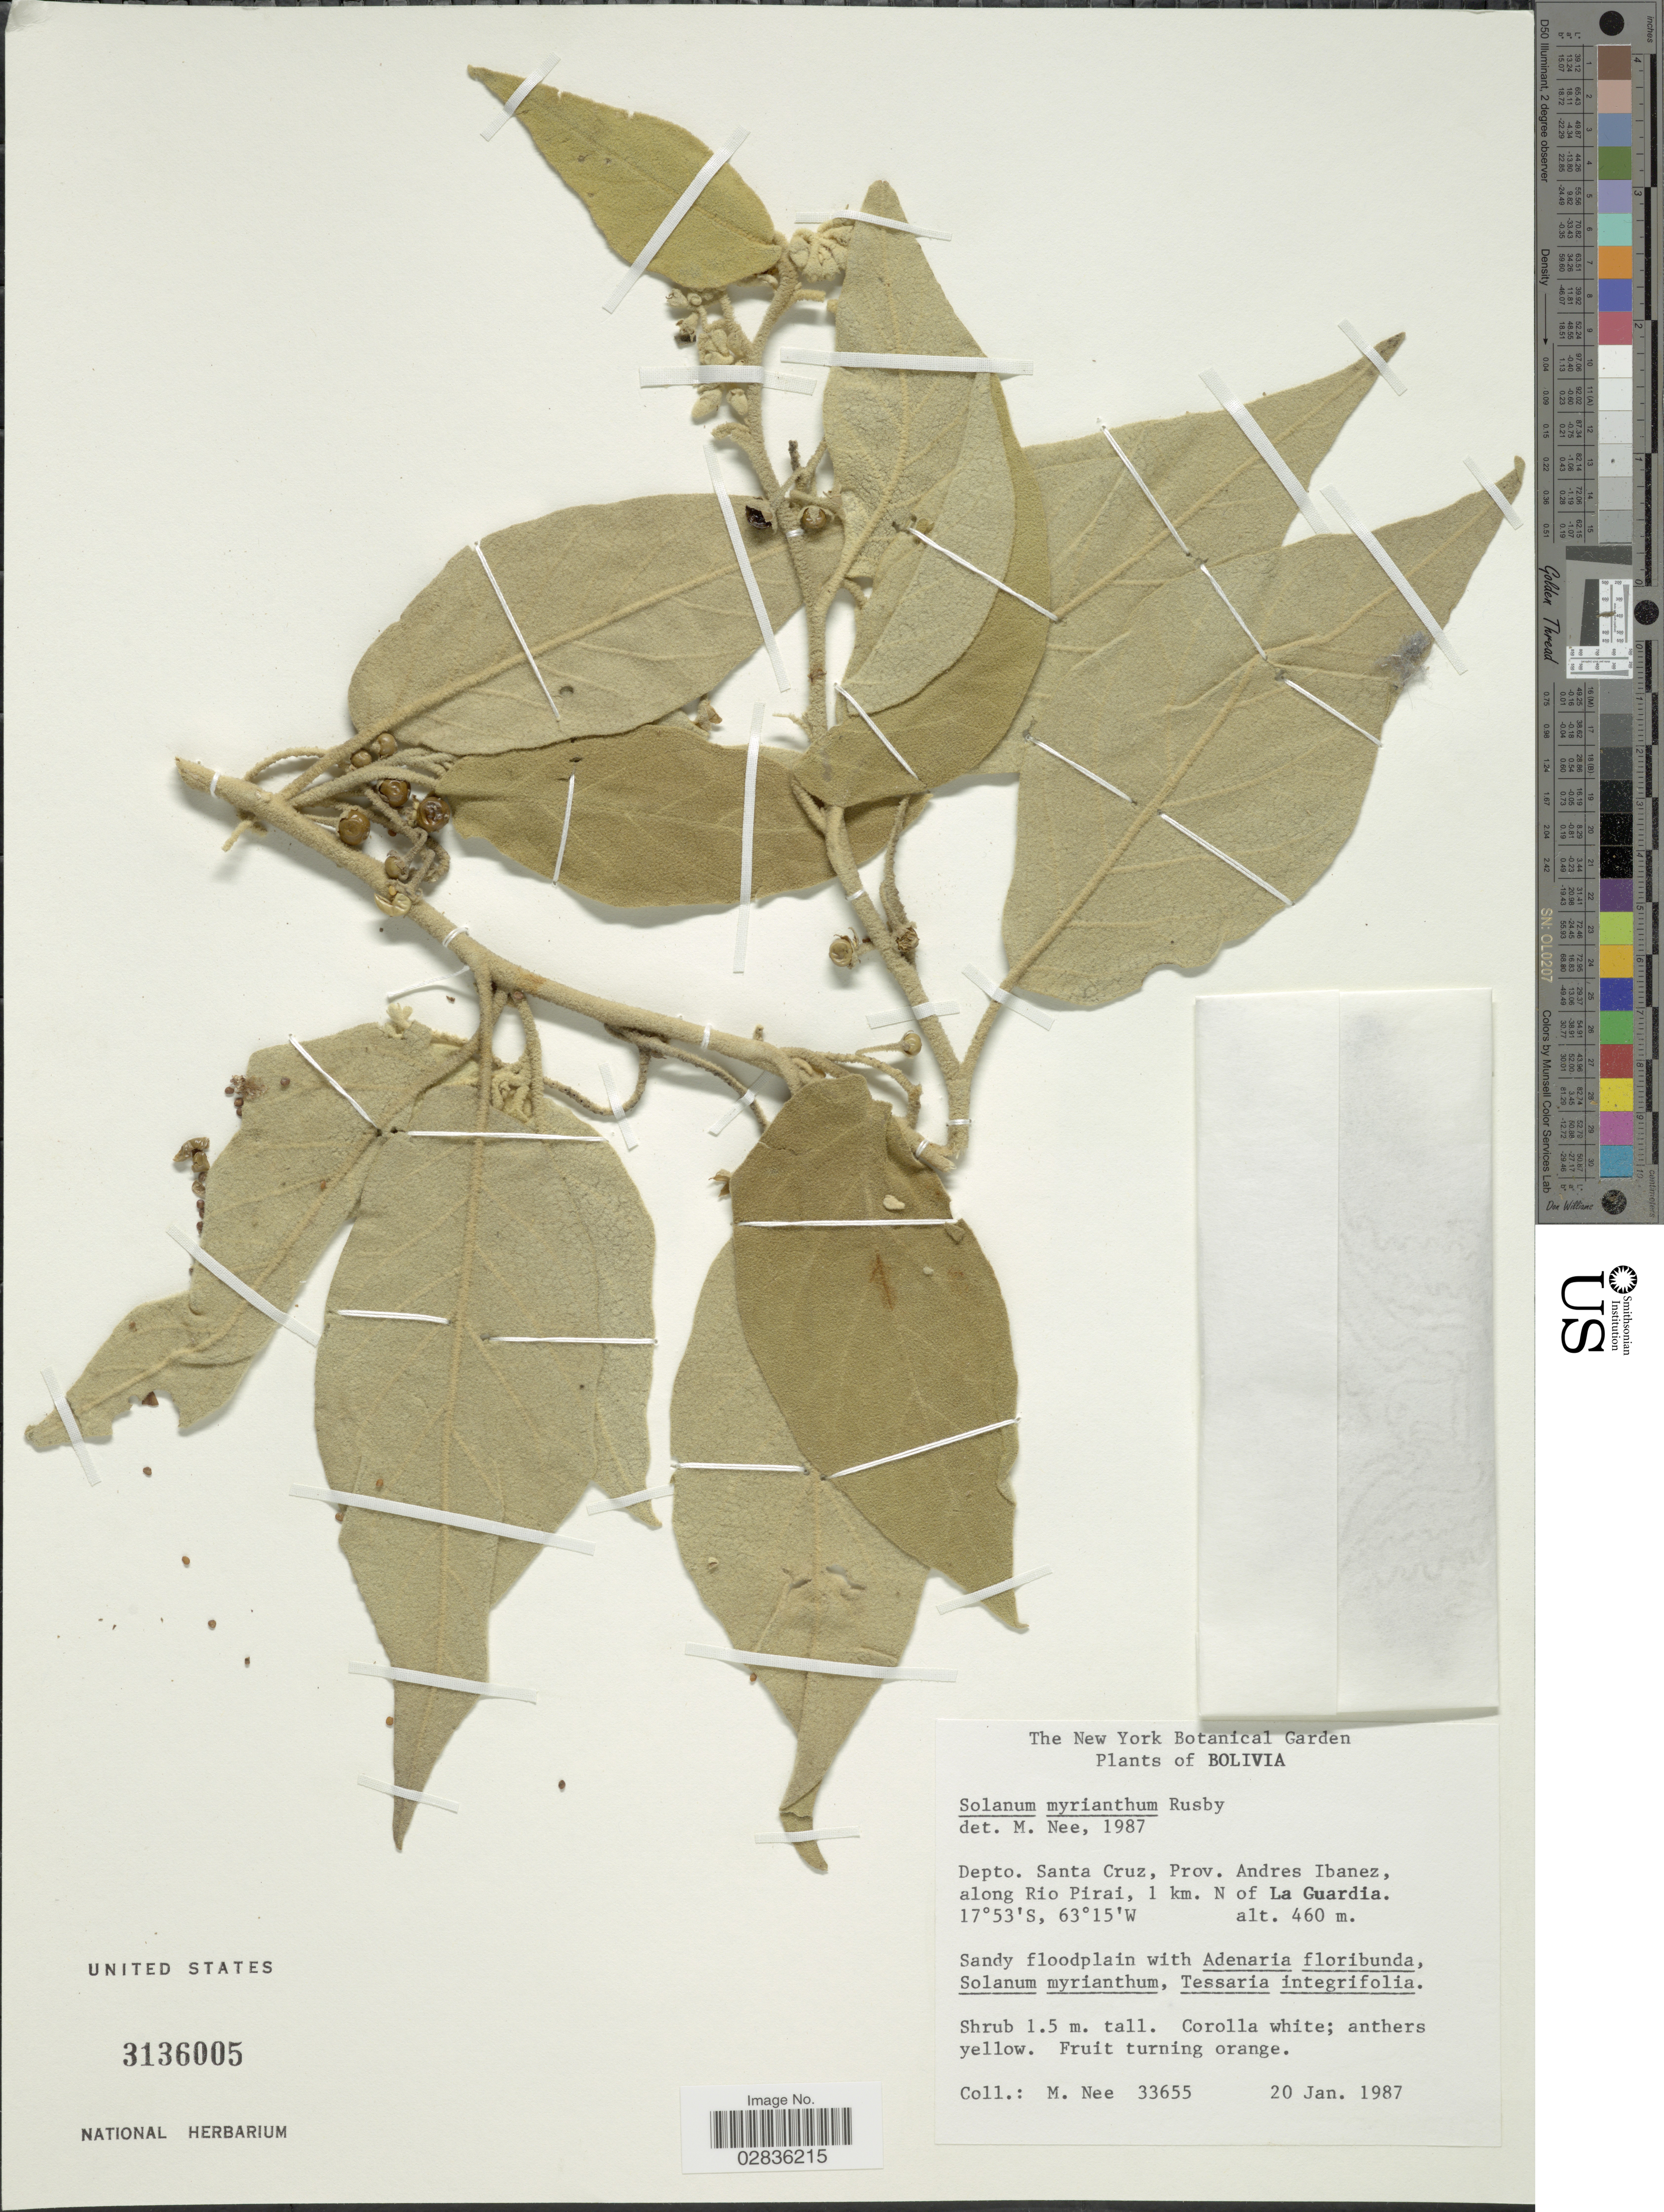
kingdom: Plantae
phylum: Tracheophyta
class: Magnoliopsida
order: Solanales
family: Solanaceae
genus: Solanum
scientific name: Solanum myrianthum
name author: Britton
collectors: M. Nee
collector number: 33655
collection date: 1987-01-20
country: Bolivia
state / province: Santa Cruz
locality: Depto. Santa Cruz, Prov. Andres Ibanez, along Rio Pirai, 1 km. N of La Guardia.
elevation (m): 460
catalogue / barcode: US 3136005